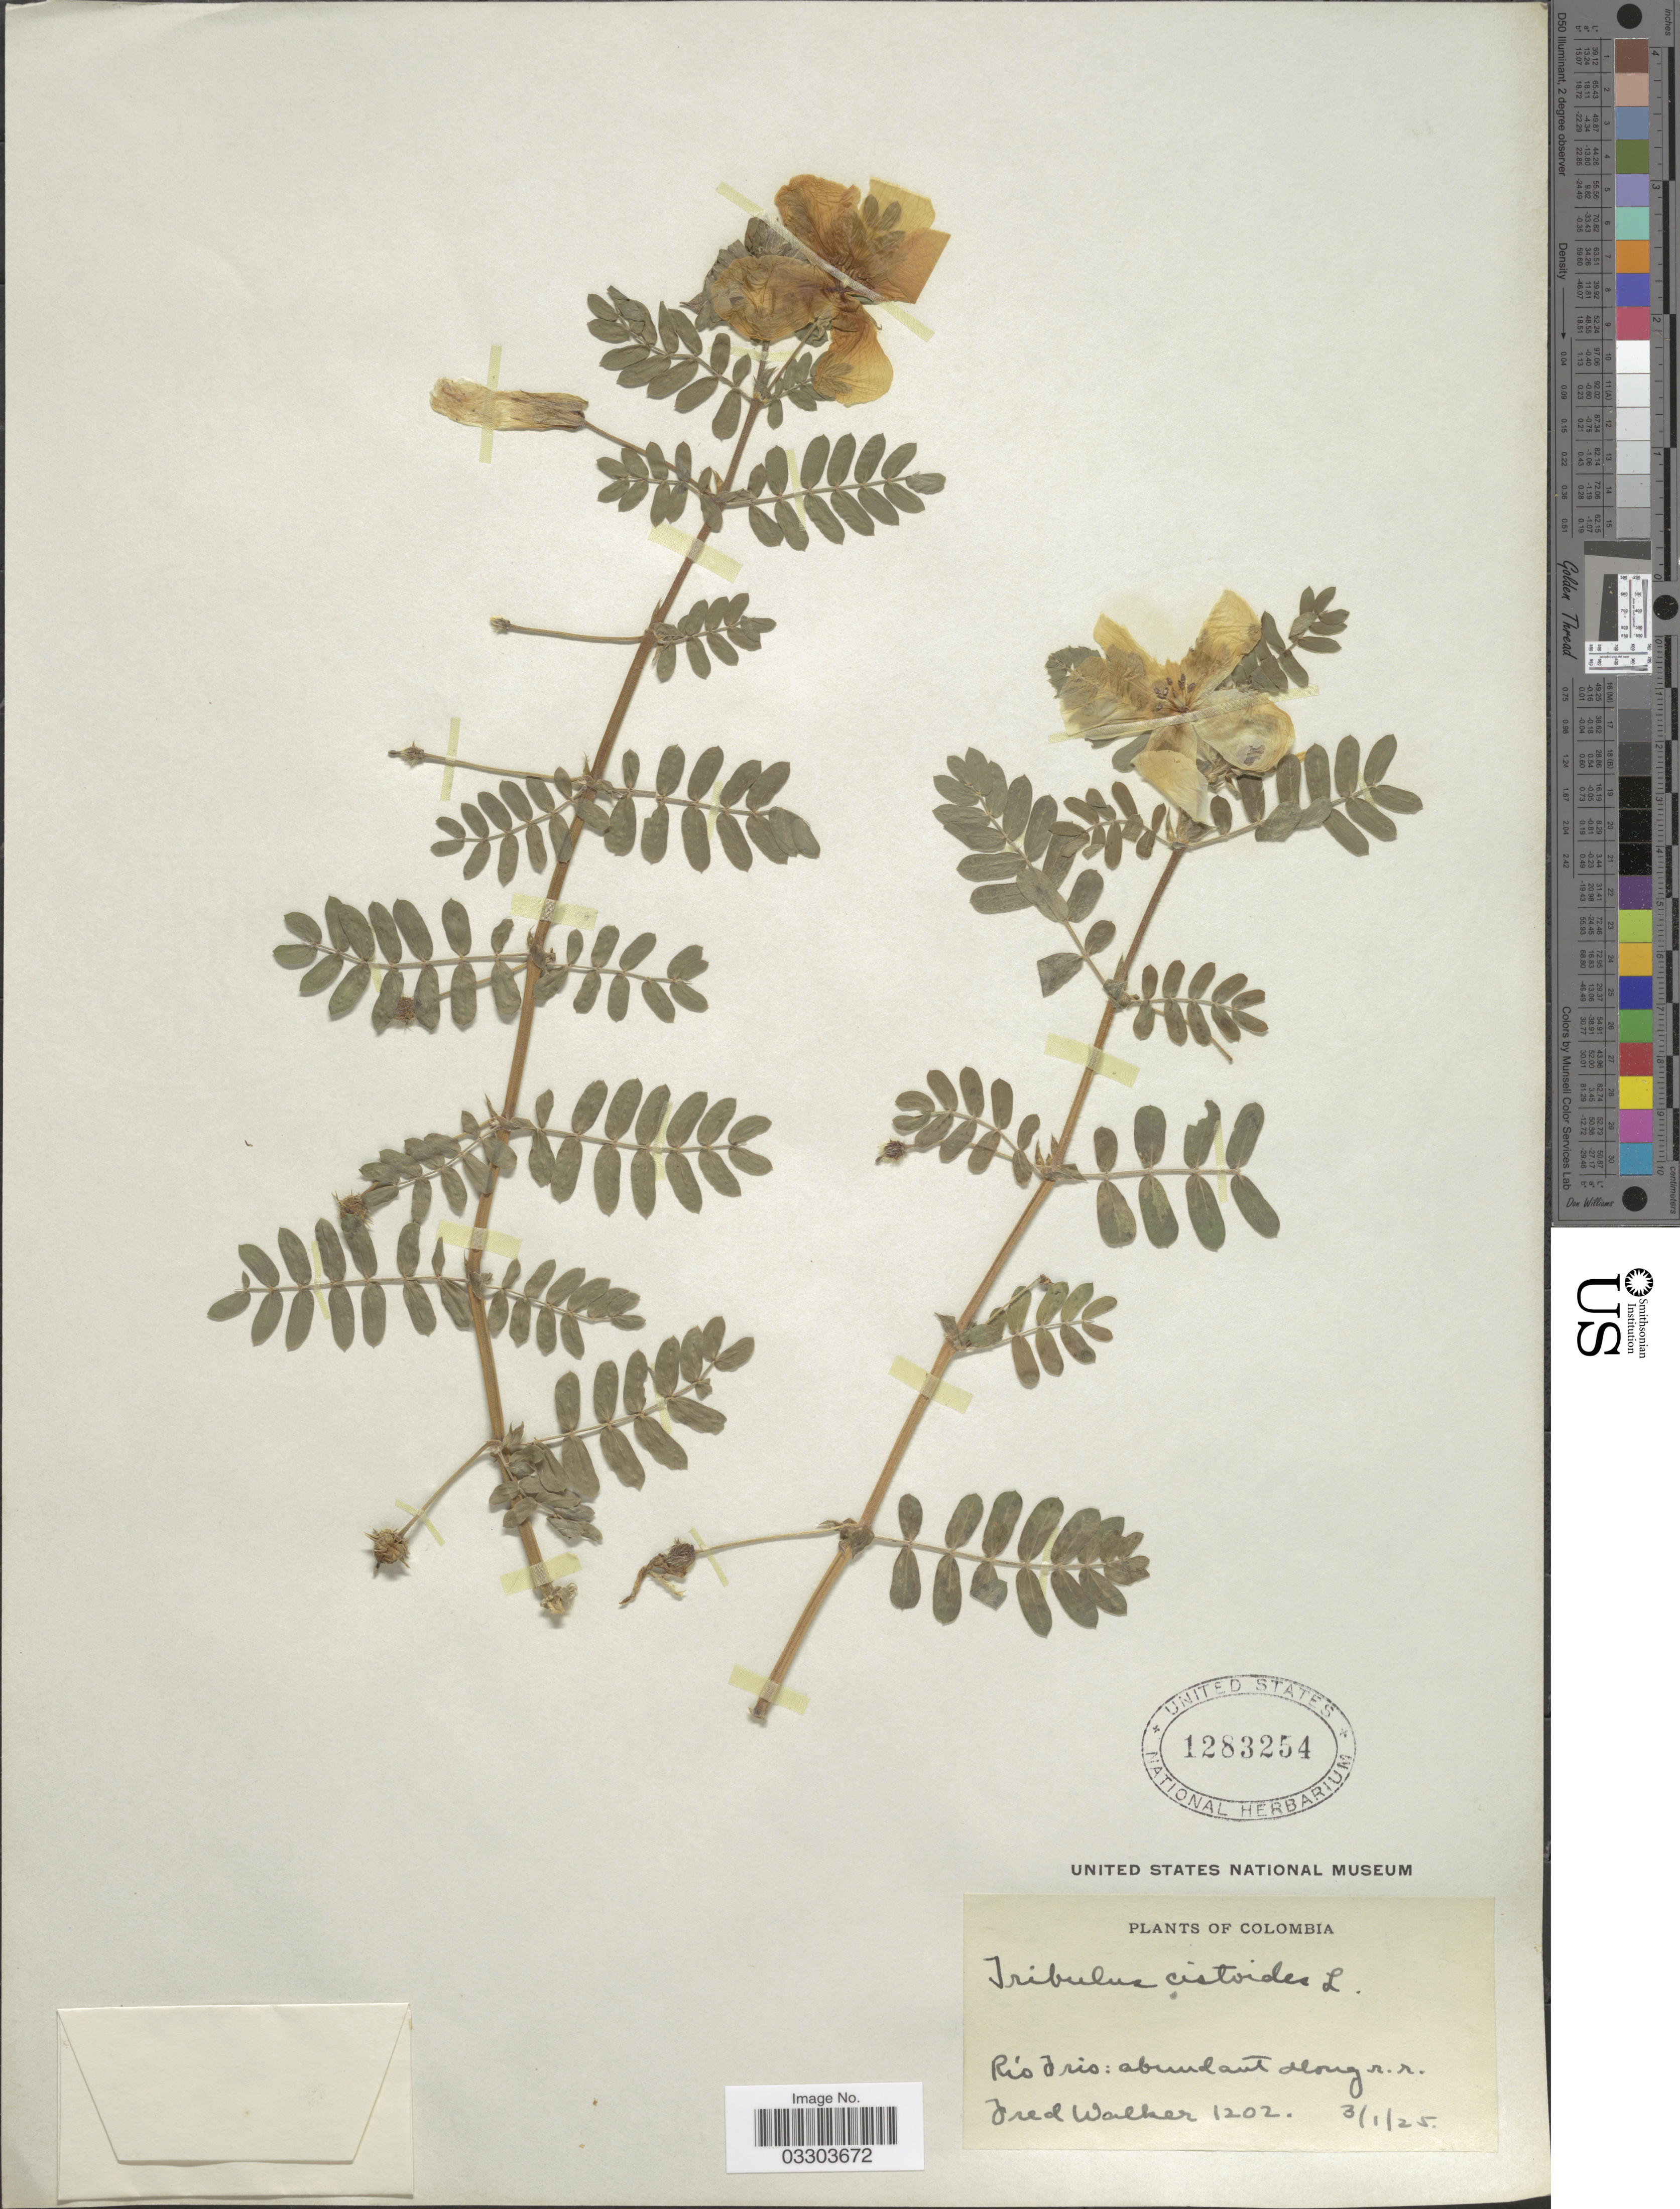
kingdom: Plantae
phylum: Tracheophyta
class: Magnoliopsida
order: Zygophyllales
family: Zygophyllaceae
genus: Tribulus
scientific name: Tribulus cistoides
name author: L.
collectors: F. Walker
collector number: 1202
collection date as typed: Transcribed d/m/y: 3/1/25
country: Colombia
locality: Río Frio: along r. r.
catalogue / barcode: US 1283254